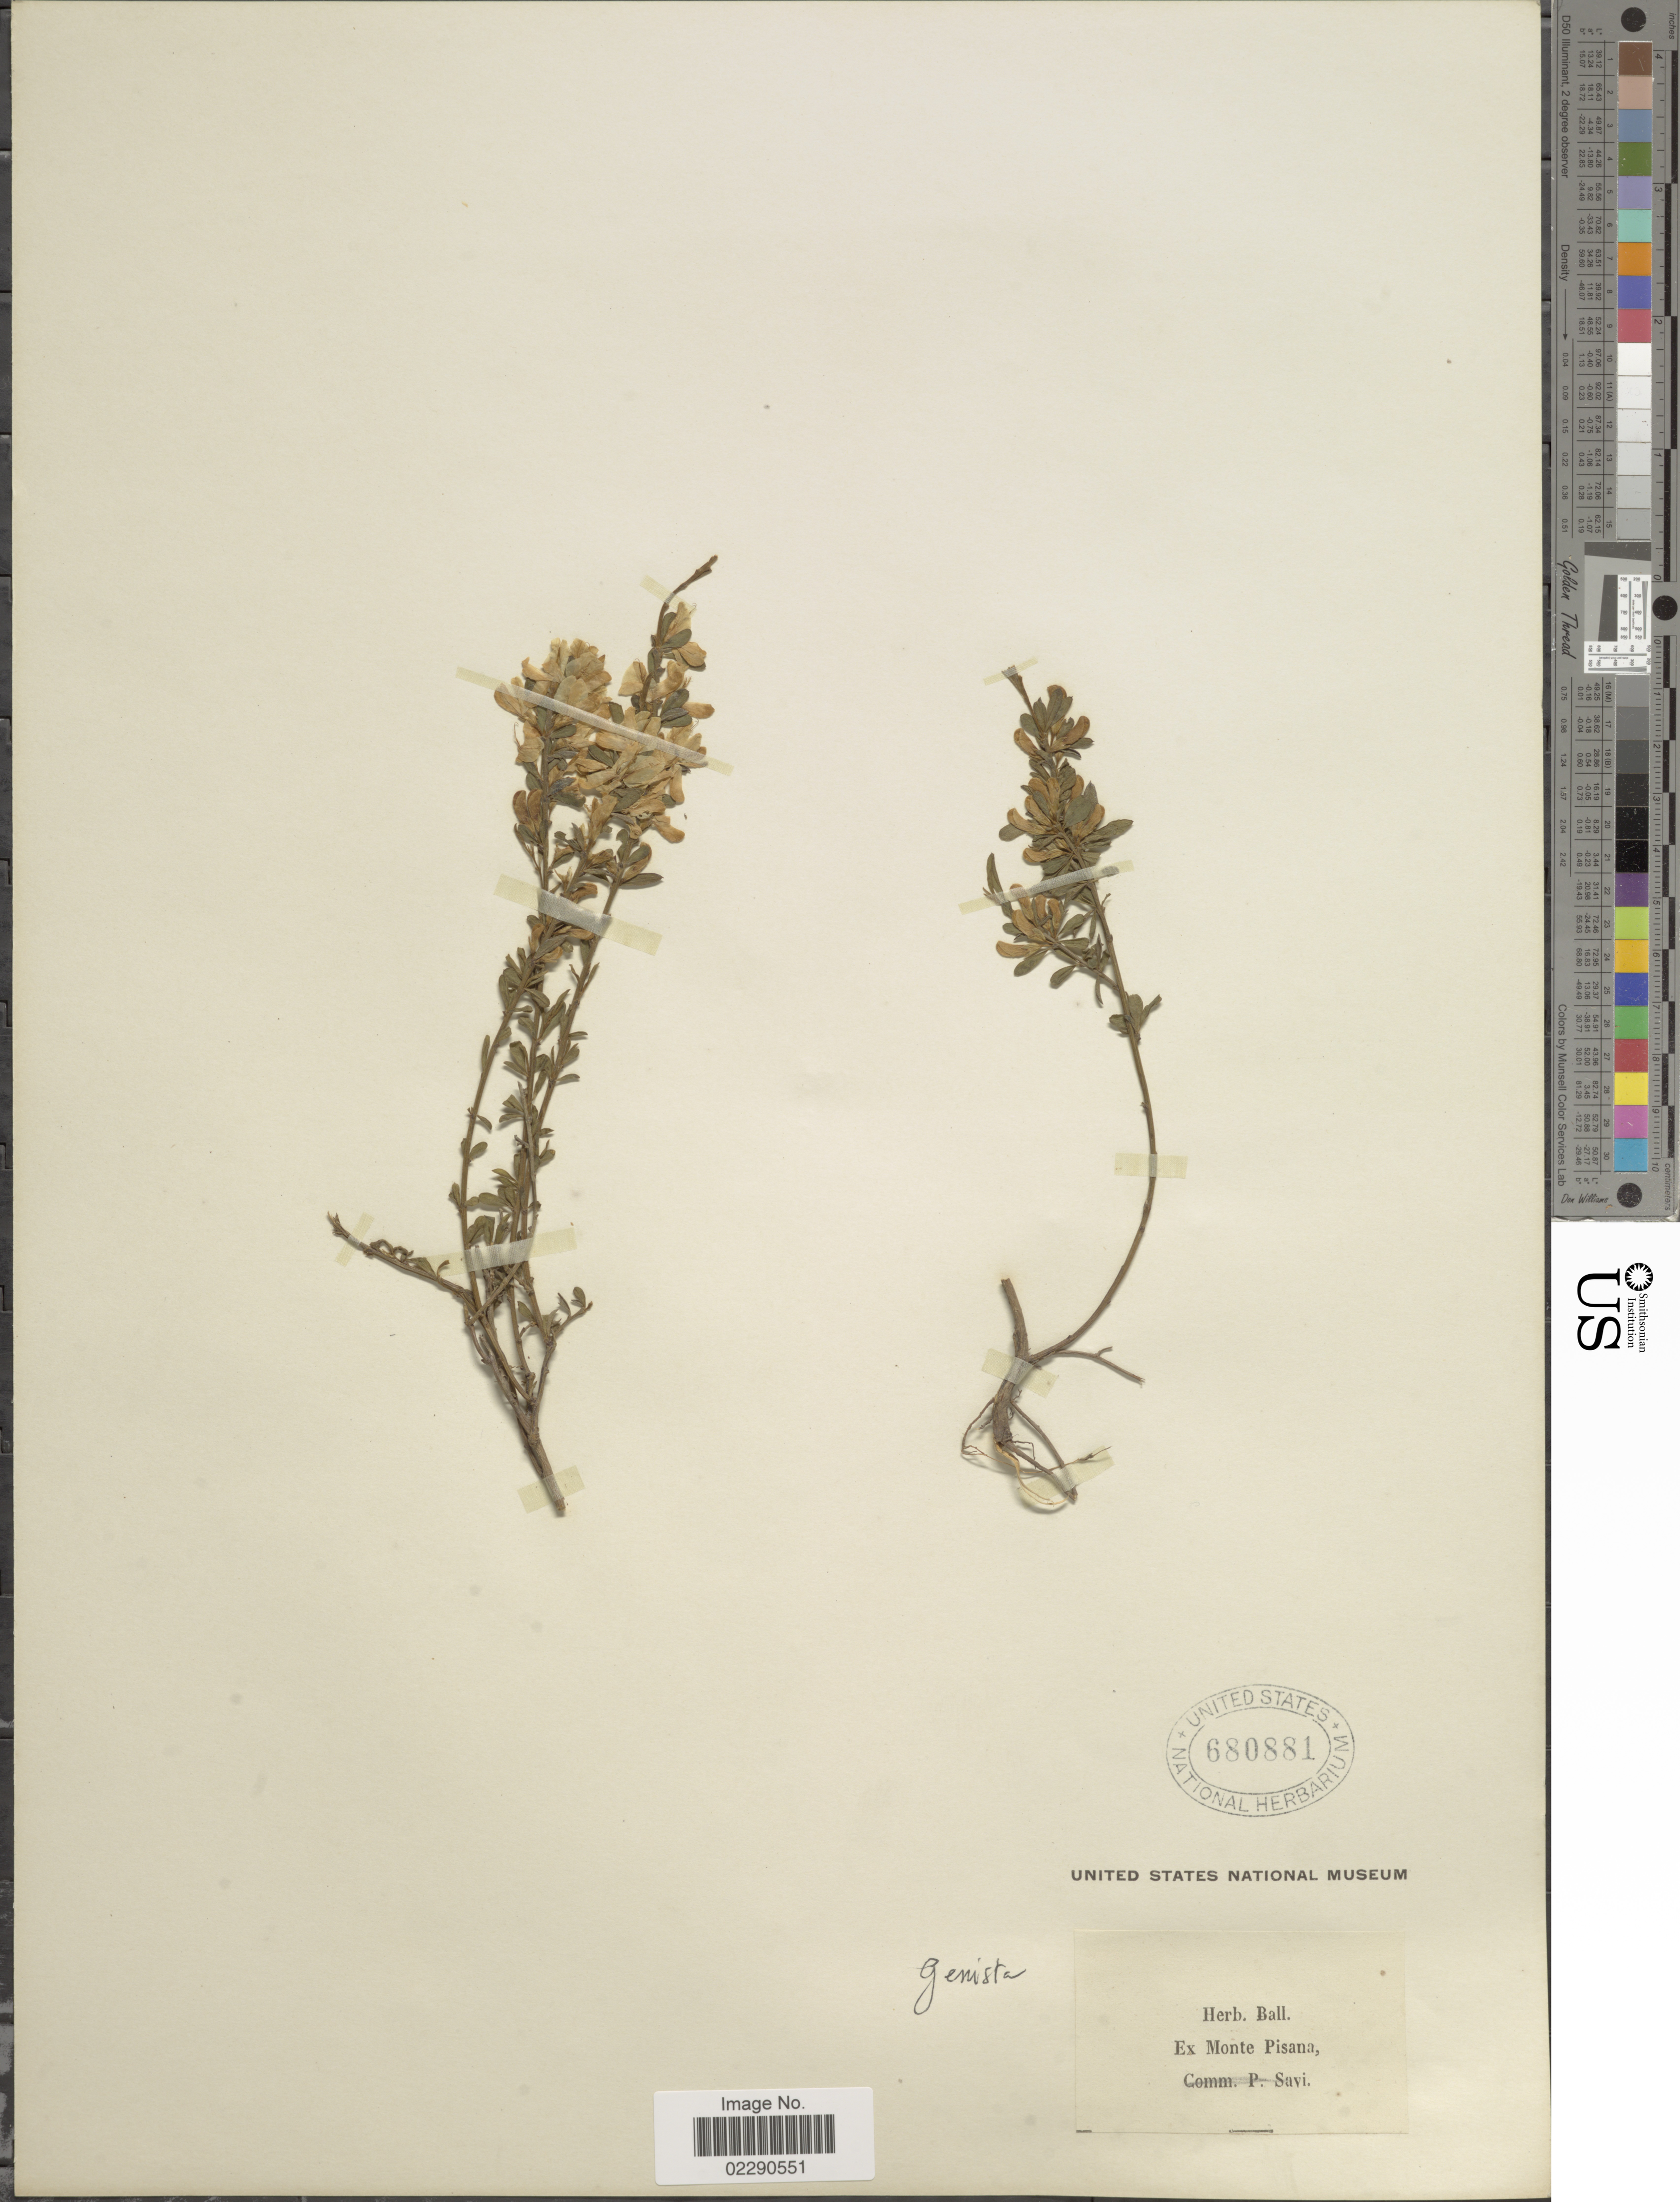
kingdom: Plantae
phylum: Tracheophyta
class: Magnoliopsida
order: Fabales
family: Fabaceae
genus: Genista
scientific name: Genista sp.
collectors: ex herb. Ball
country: Italy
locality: Monte Pisana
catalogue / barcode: US 680881